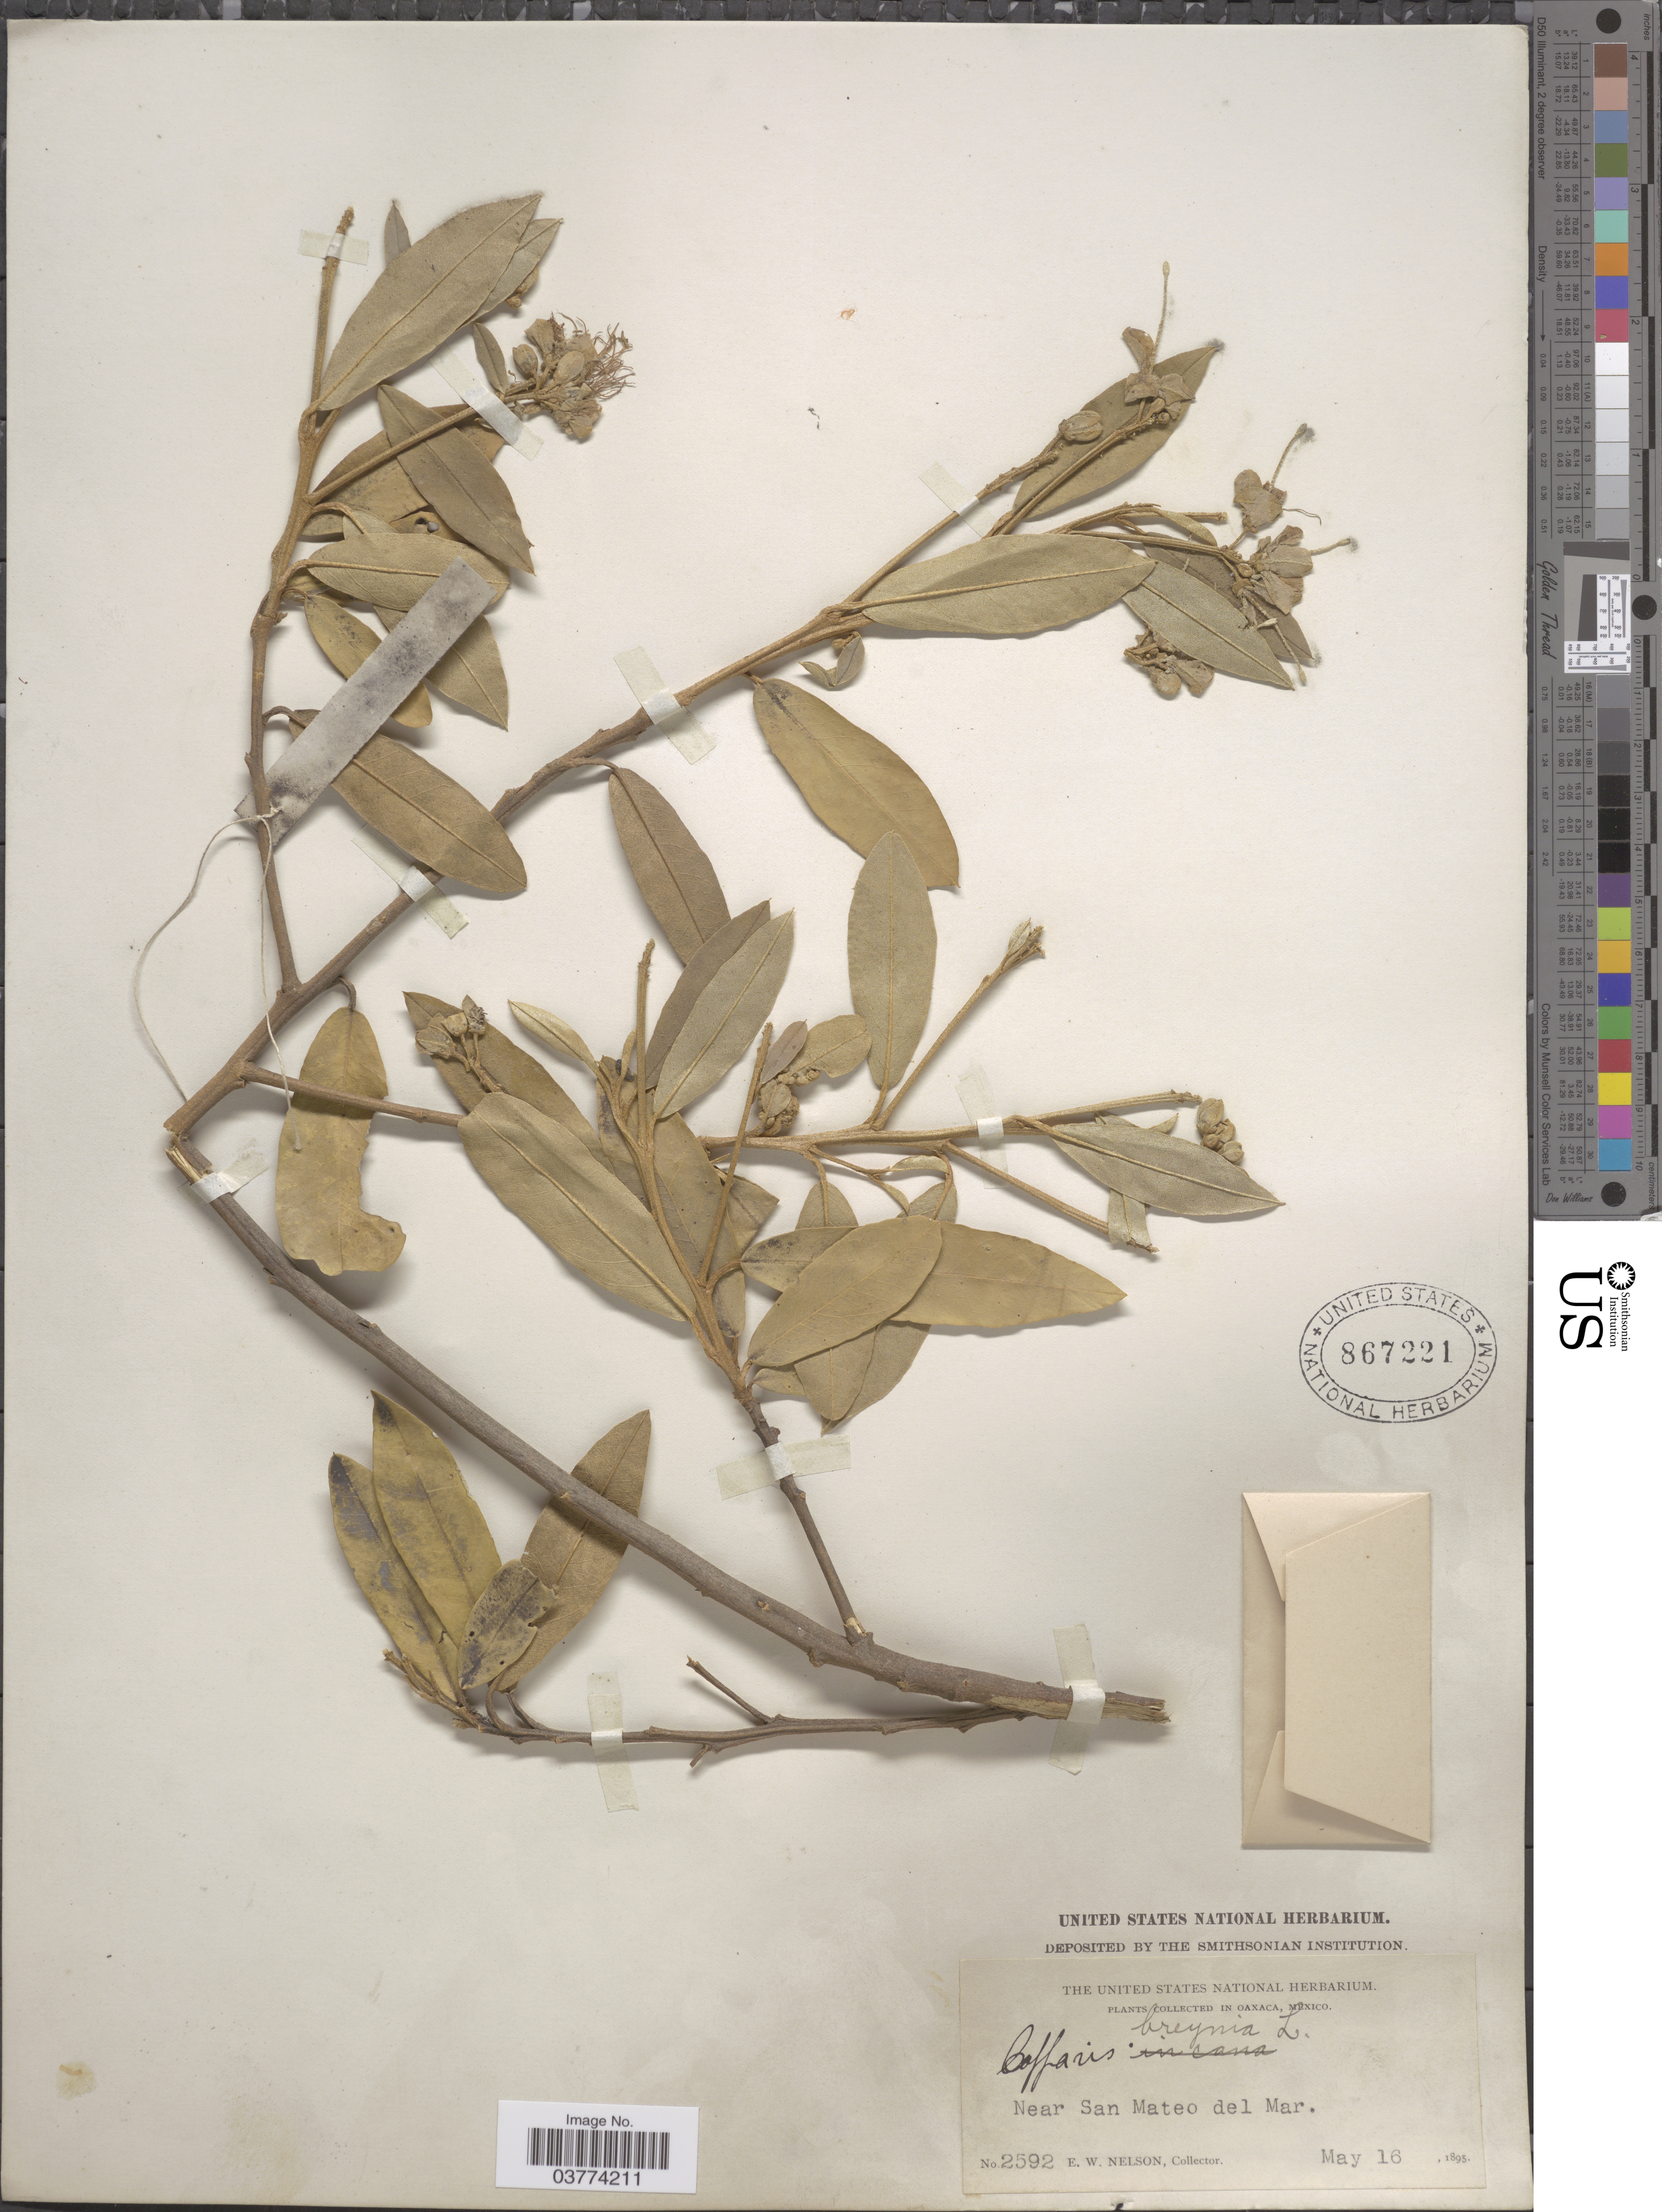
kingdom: Plantae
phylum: Tracheophyta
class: Magnoliopsida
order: Brassicales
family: Capparaceae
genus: Quadrella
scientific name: Quadrella indica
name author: (L.) Iltis & Cornejo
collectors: E. W. Nelson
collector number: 2592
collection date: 1895-05-16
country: Mexico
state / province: Oaxaca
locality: Near San Mateo del Mar.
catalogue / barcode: US 867221